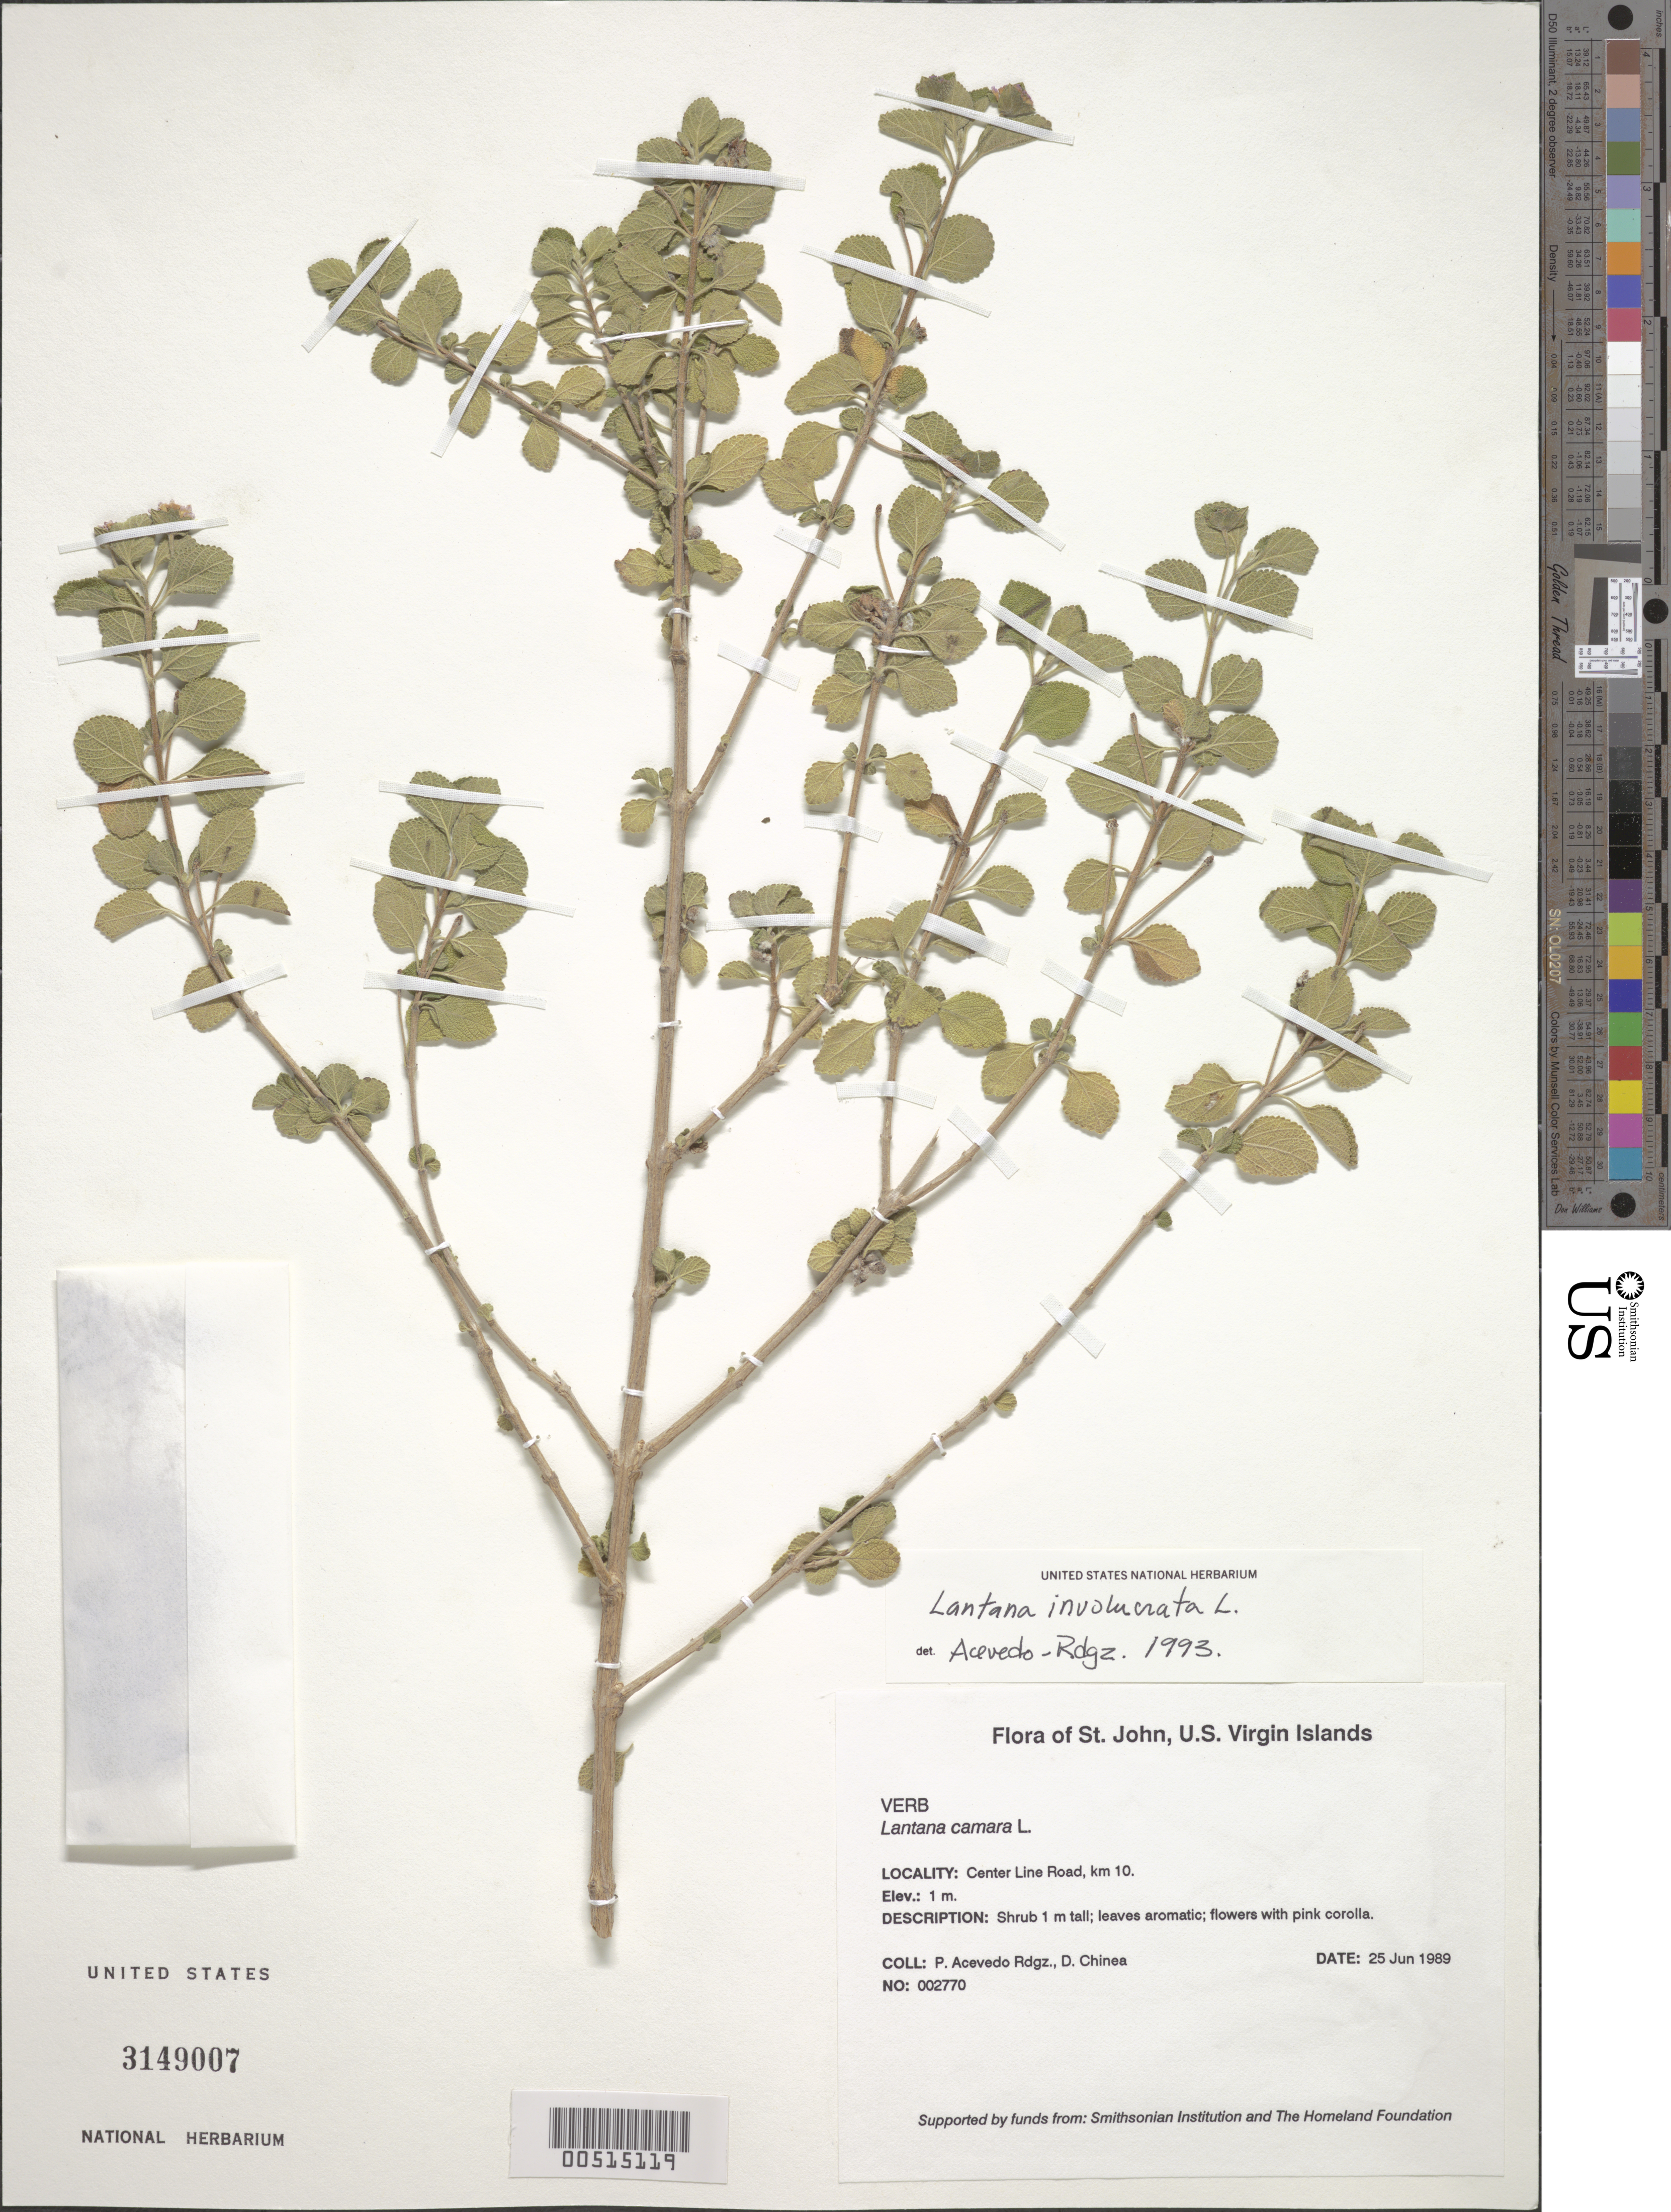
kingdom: Plantae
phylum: Tracheophyta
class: Magnoliopsida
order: Lamiales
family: Verbenaceae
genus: Lantana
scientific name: Lantana involucrata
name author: L.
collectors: P. Acevedo-Rodr. & D. Chinea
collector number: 2770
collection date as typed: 25 Jun 1989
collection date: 1989-06-25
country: U.S. Virgin Islands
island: St. John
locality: Center Line Road, km 10.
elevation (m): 1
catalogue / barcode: US 3149007